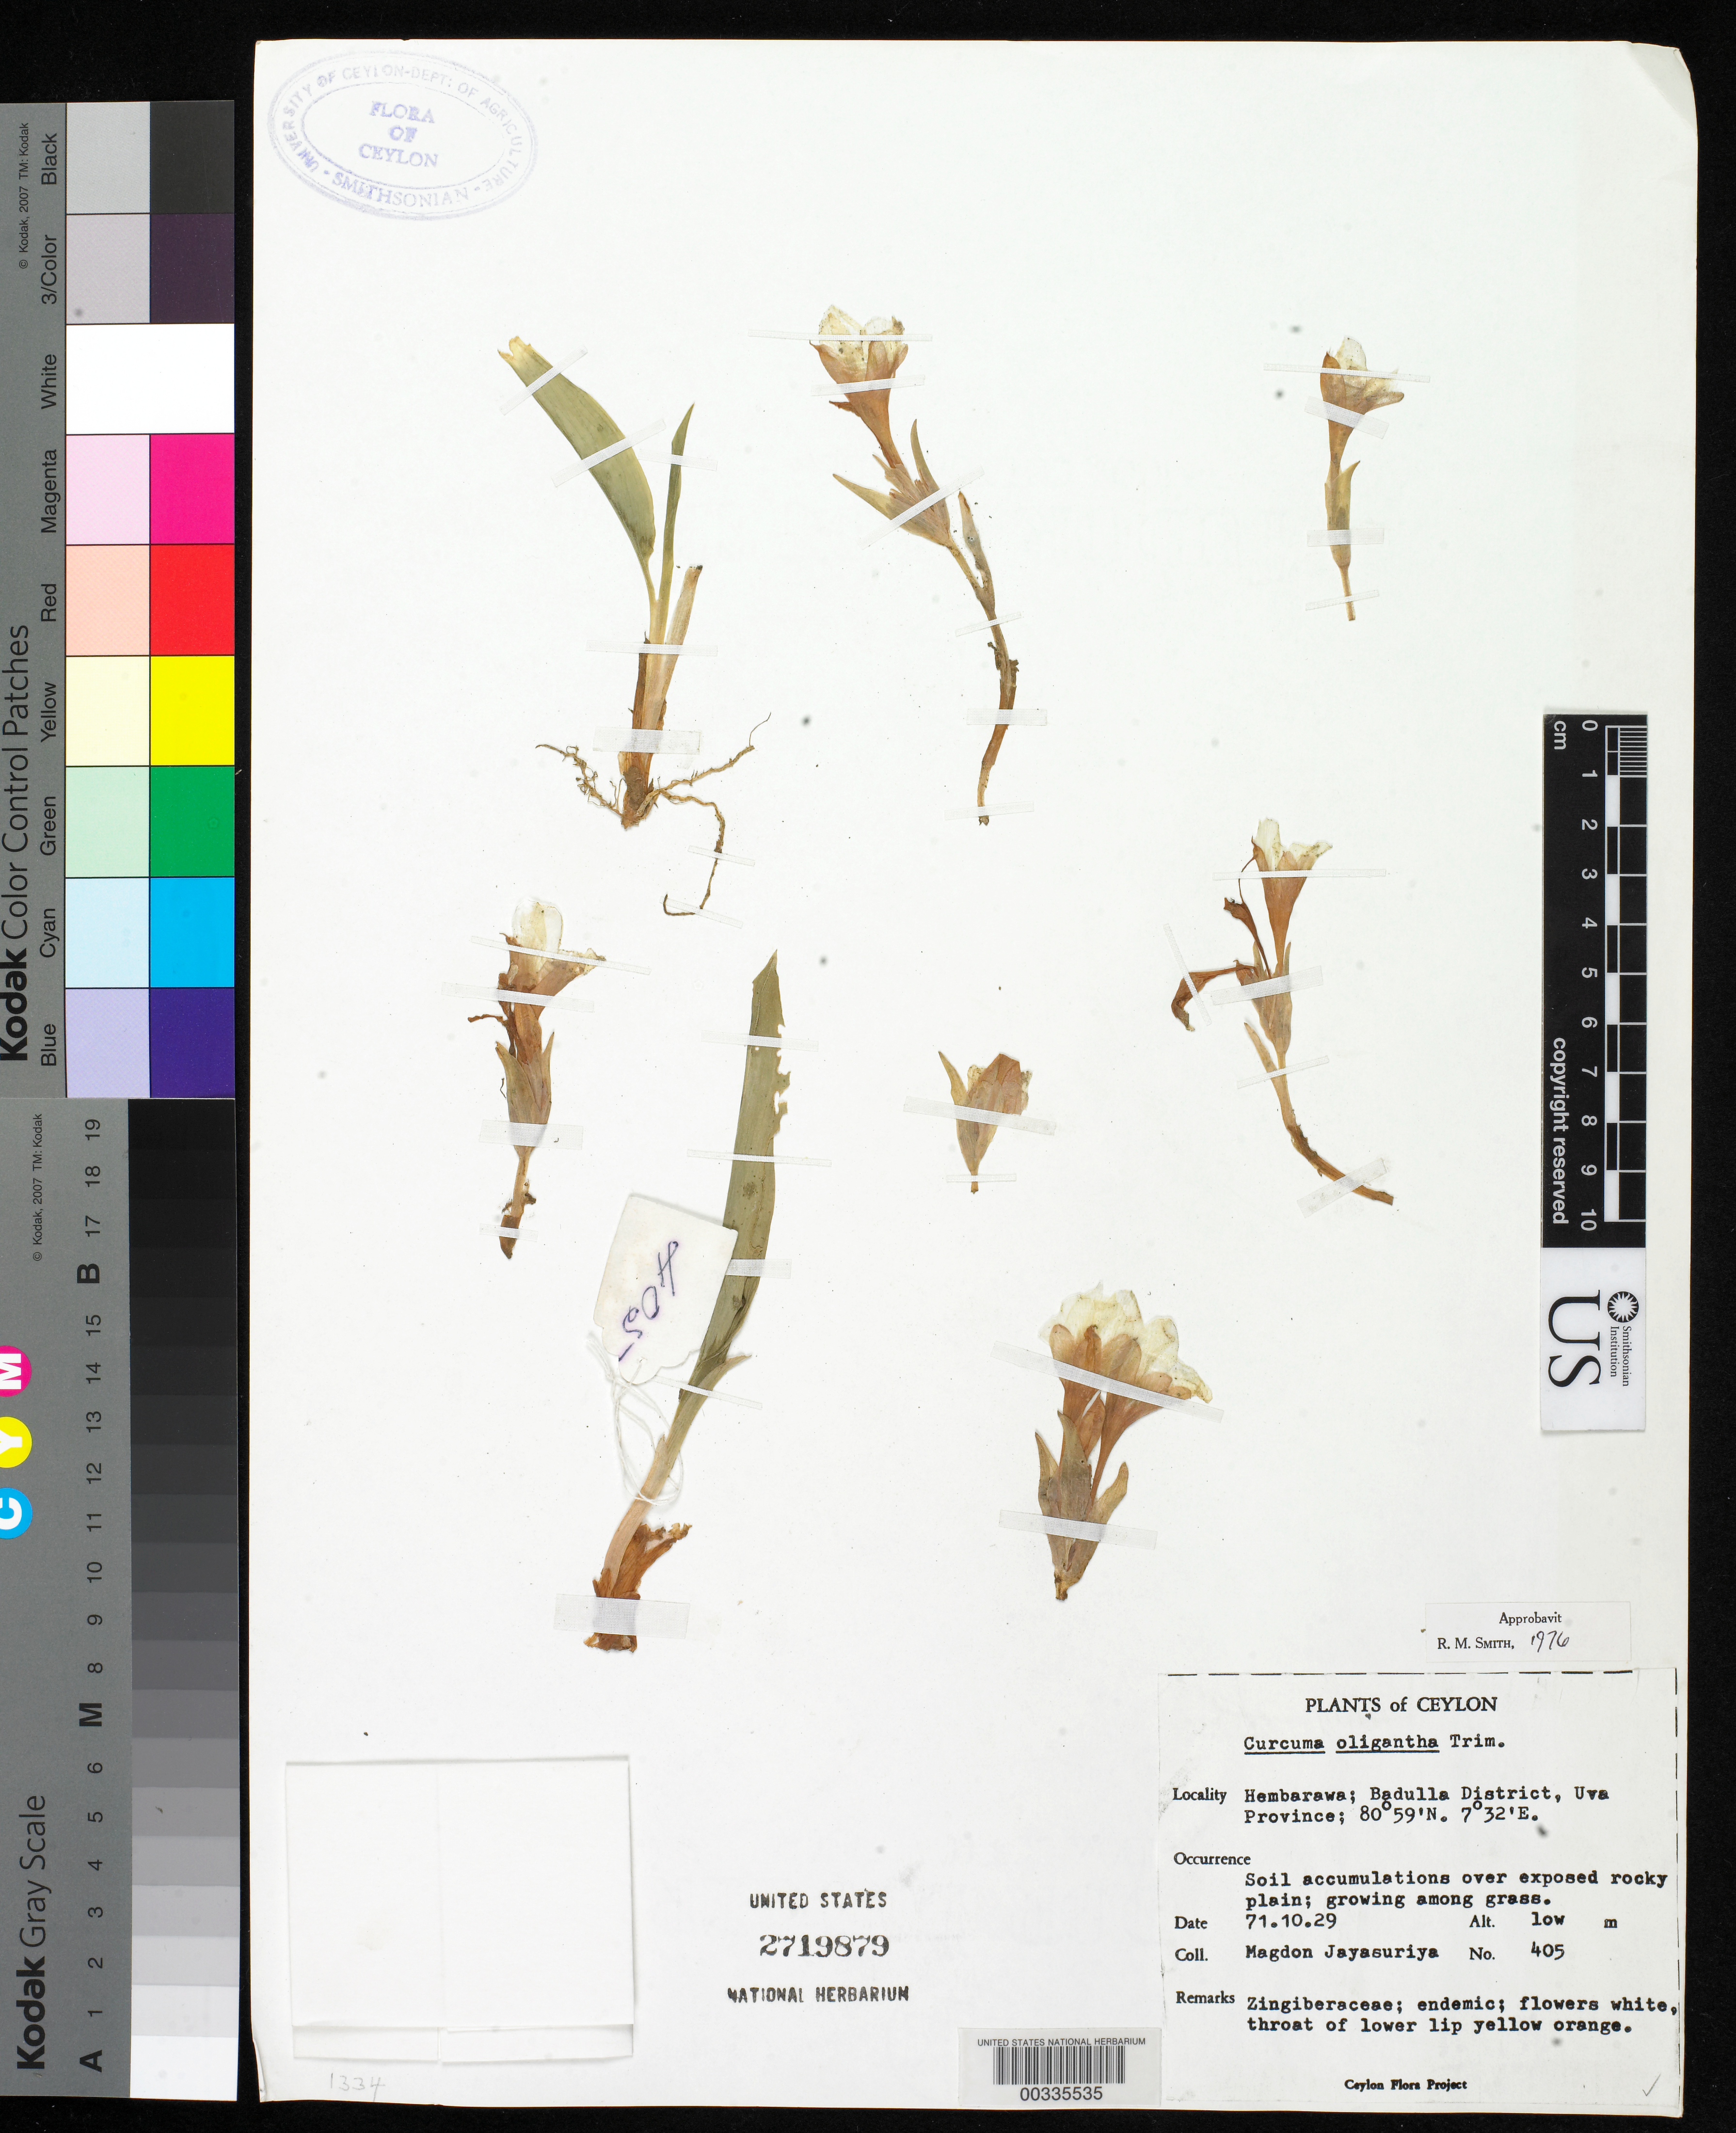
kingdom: Plantae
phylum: Tracheophyta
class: Liliopsida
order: Zingiberales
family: Zingiberaceae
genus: Curcuma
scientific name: Curcuma oligantha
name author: Trimen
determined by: Smith, R. M.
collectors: A. H. Jayasuriya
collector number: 405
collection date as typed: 29 Oct 1971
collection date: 1971-10-29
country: Sri Lanka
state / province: Uva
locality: Hembarawa, badulla dist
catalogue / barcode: US 2719879